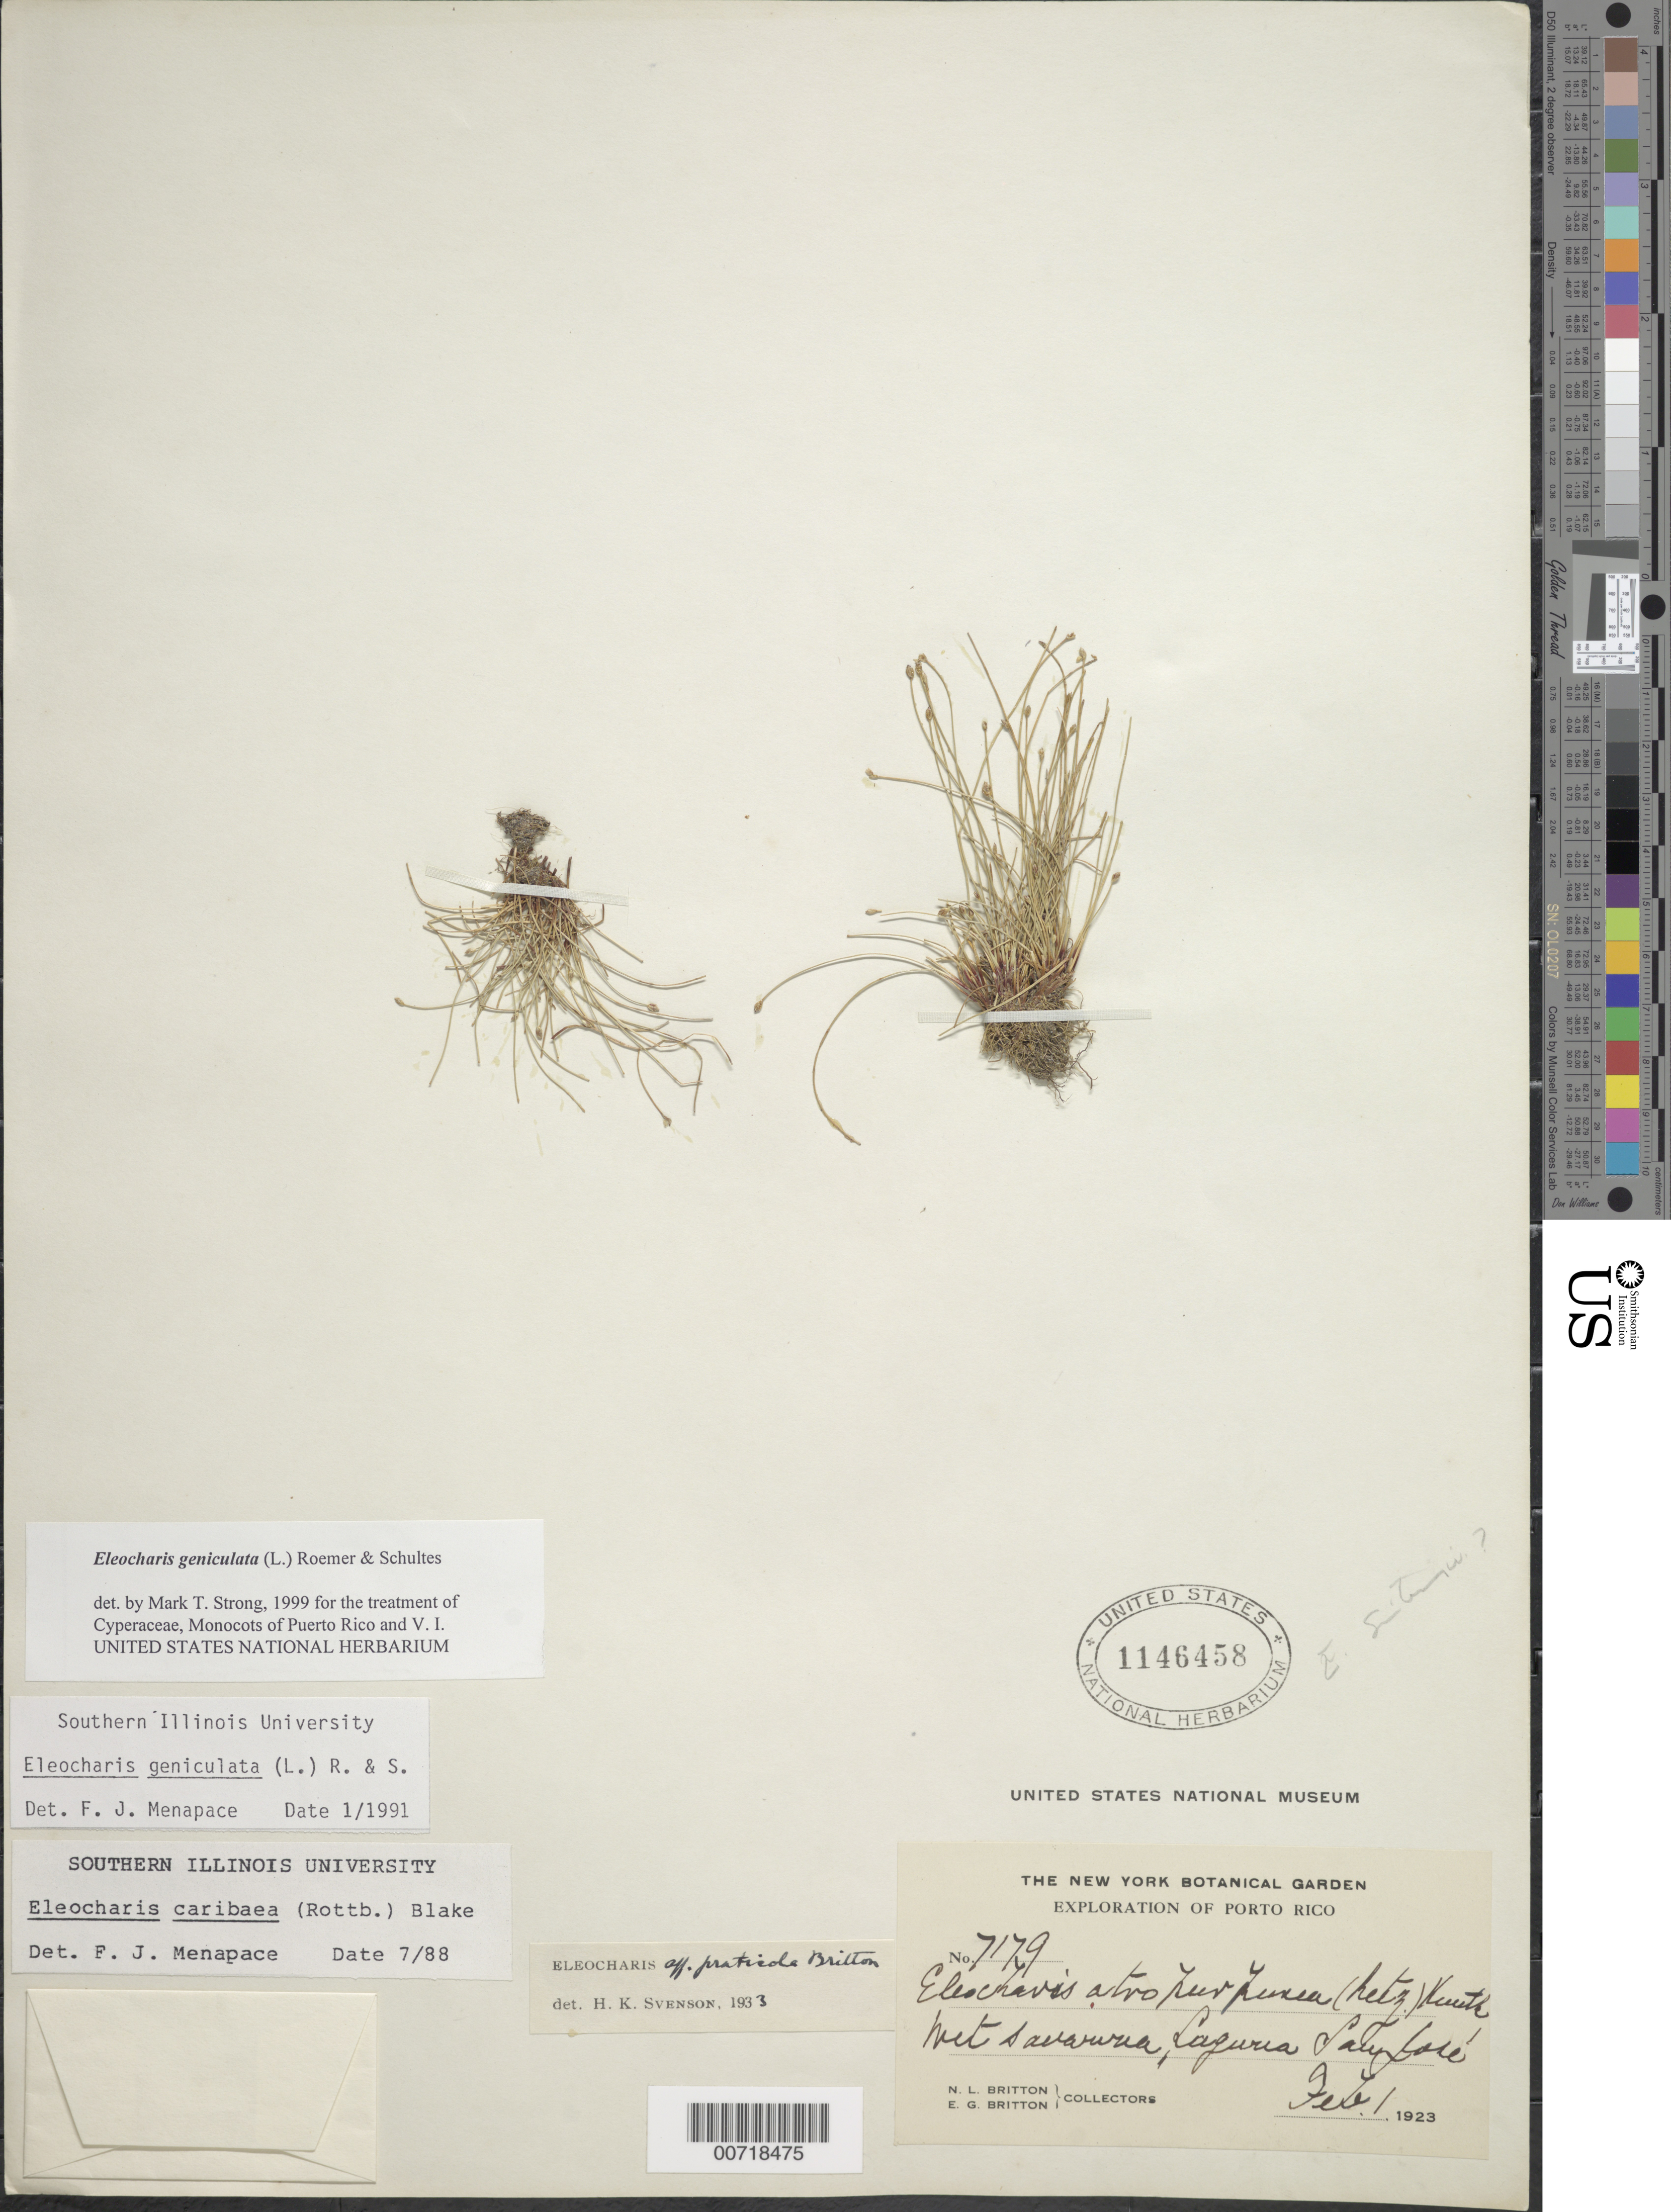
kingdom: Plantae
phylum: Tracheophyta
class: Liliopsida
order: Poales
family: Cyperaceae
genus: Eleocharis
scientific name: Eleocharis geniculata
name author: (L.) Roem. & Schult.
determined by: Strong, M. T., (US), Smithsonian Institution - National Museum of Natural History (UNITED STATES)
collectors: N. Britton & E. G. Britton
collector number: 7179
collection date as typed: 01 Feb 1923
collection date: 1923-02-01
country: Puerto Rico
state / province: San Juan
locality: Laguna San Jose.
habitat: Wet savanna.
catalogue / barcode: US 1146458